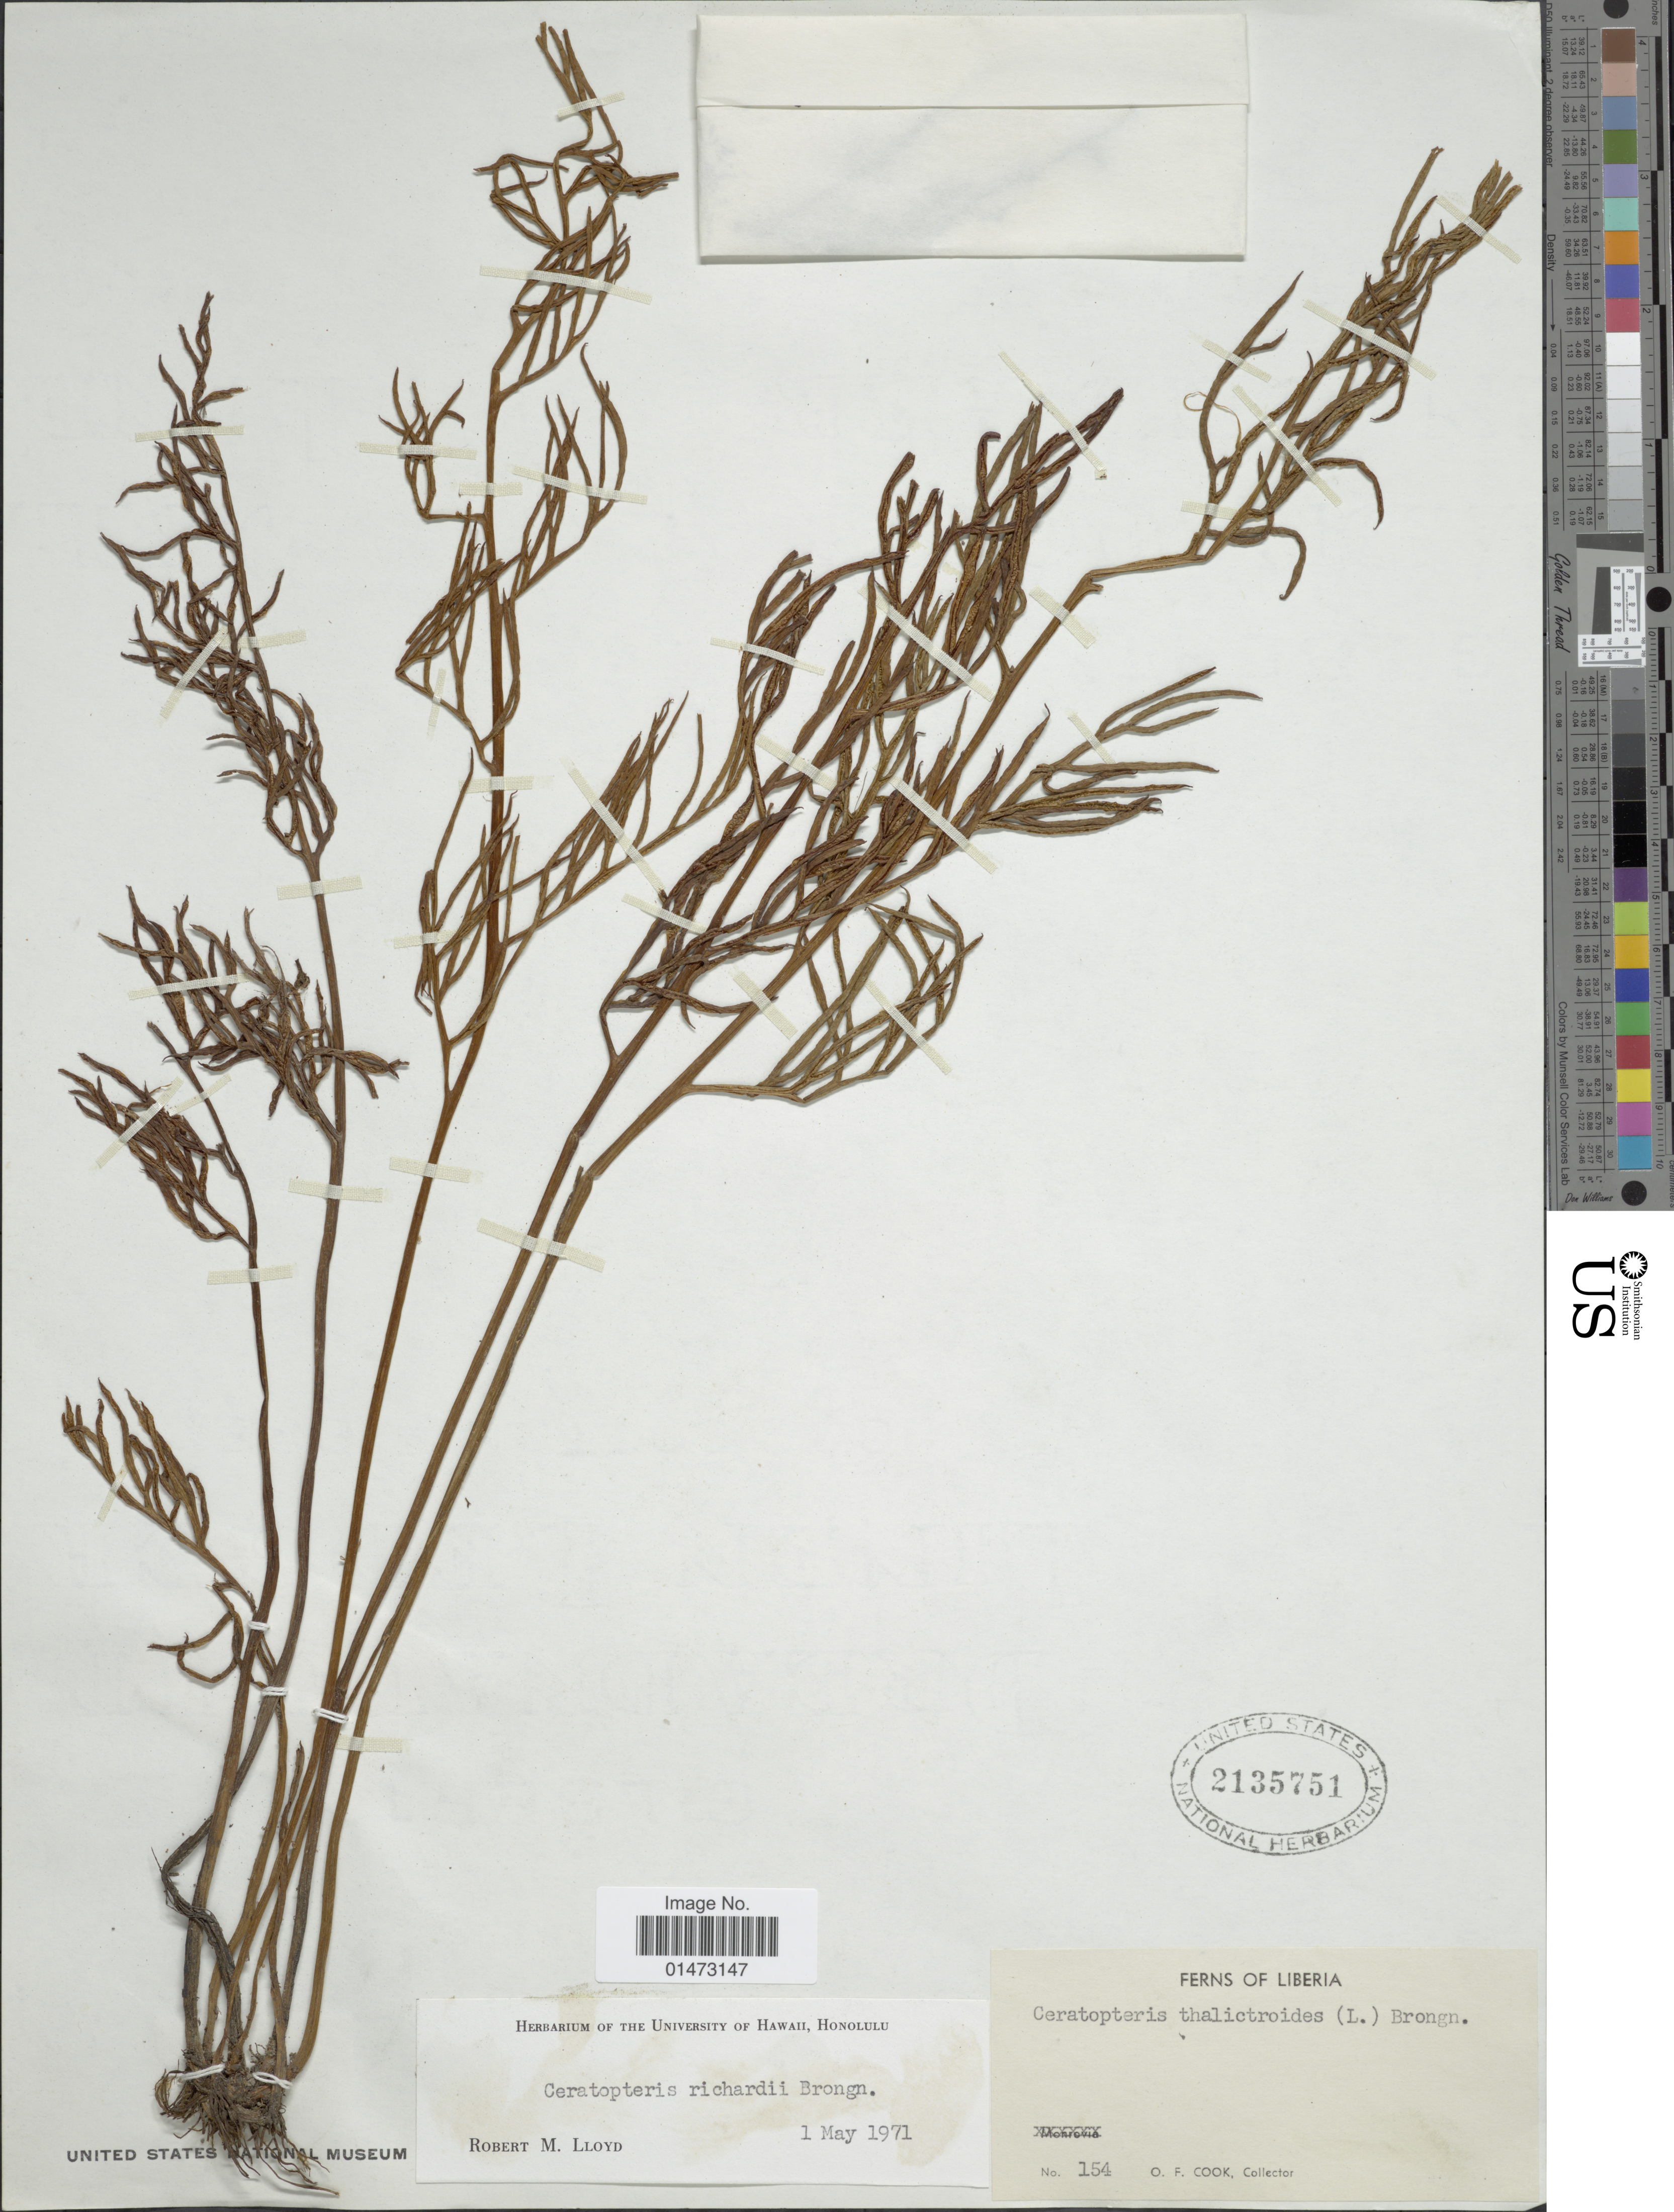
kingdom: Plantae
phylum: Tracheophyta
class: Polypodiopsida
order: Polypodiales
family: Pteridaceae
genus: Ceratopteris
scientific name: Ceratopteris richardii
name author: Brongn.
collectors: O. F. Cook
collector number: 154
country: Liberia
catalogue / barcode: US 2135751